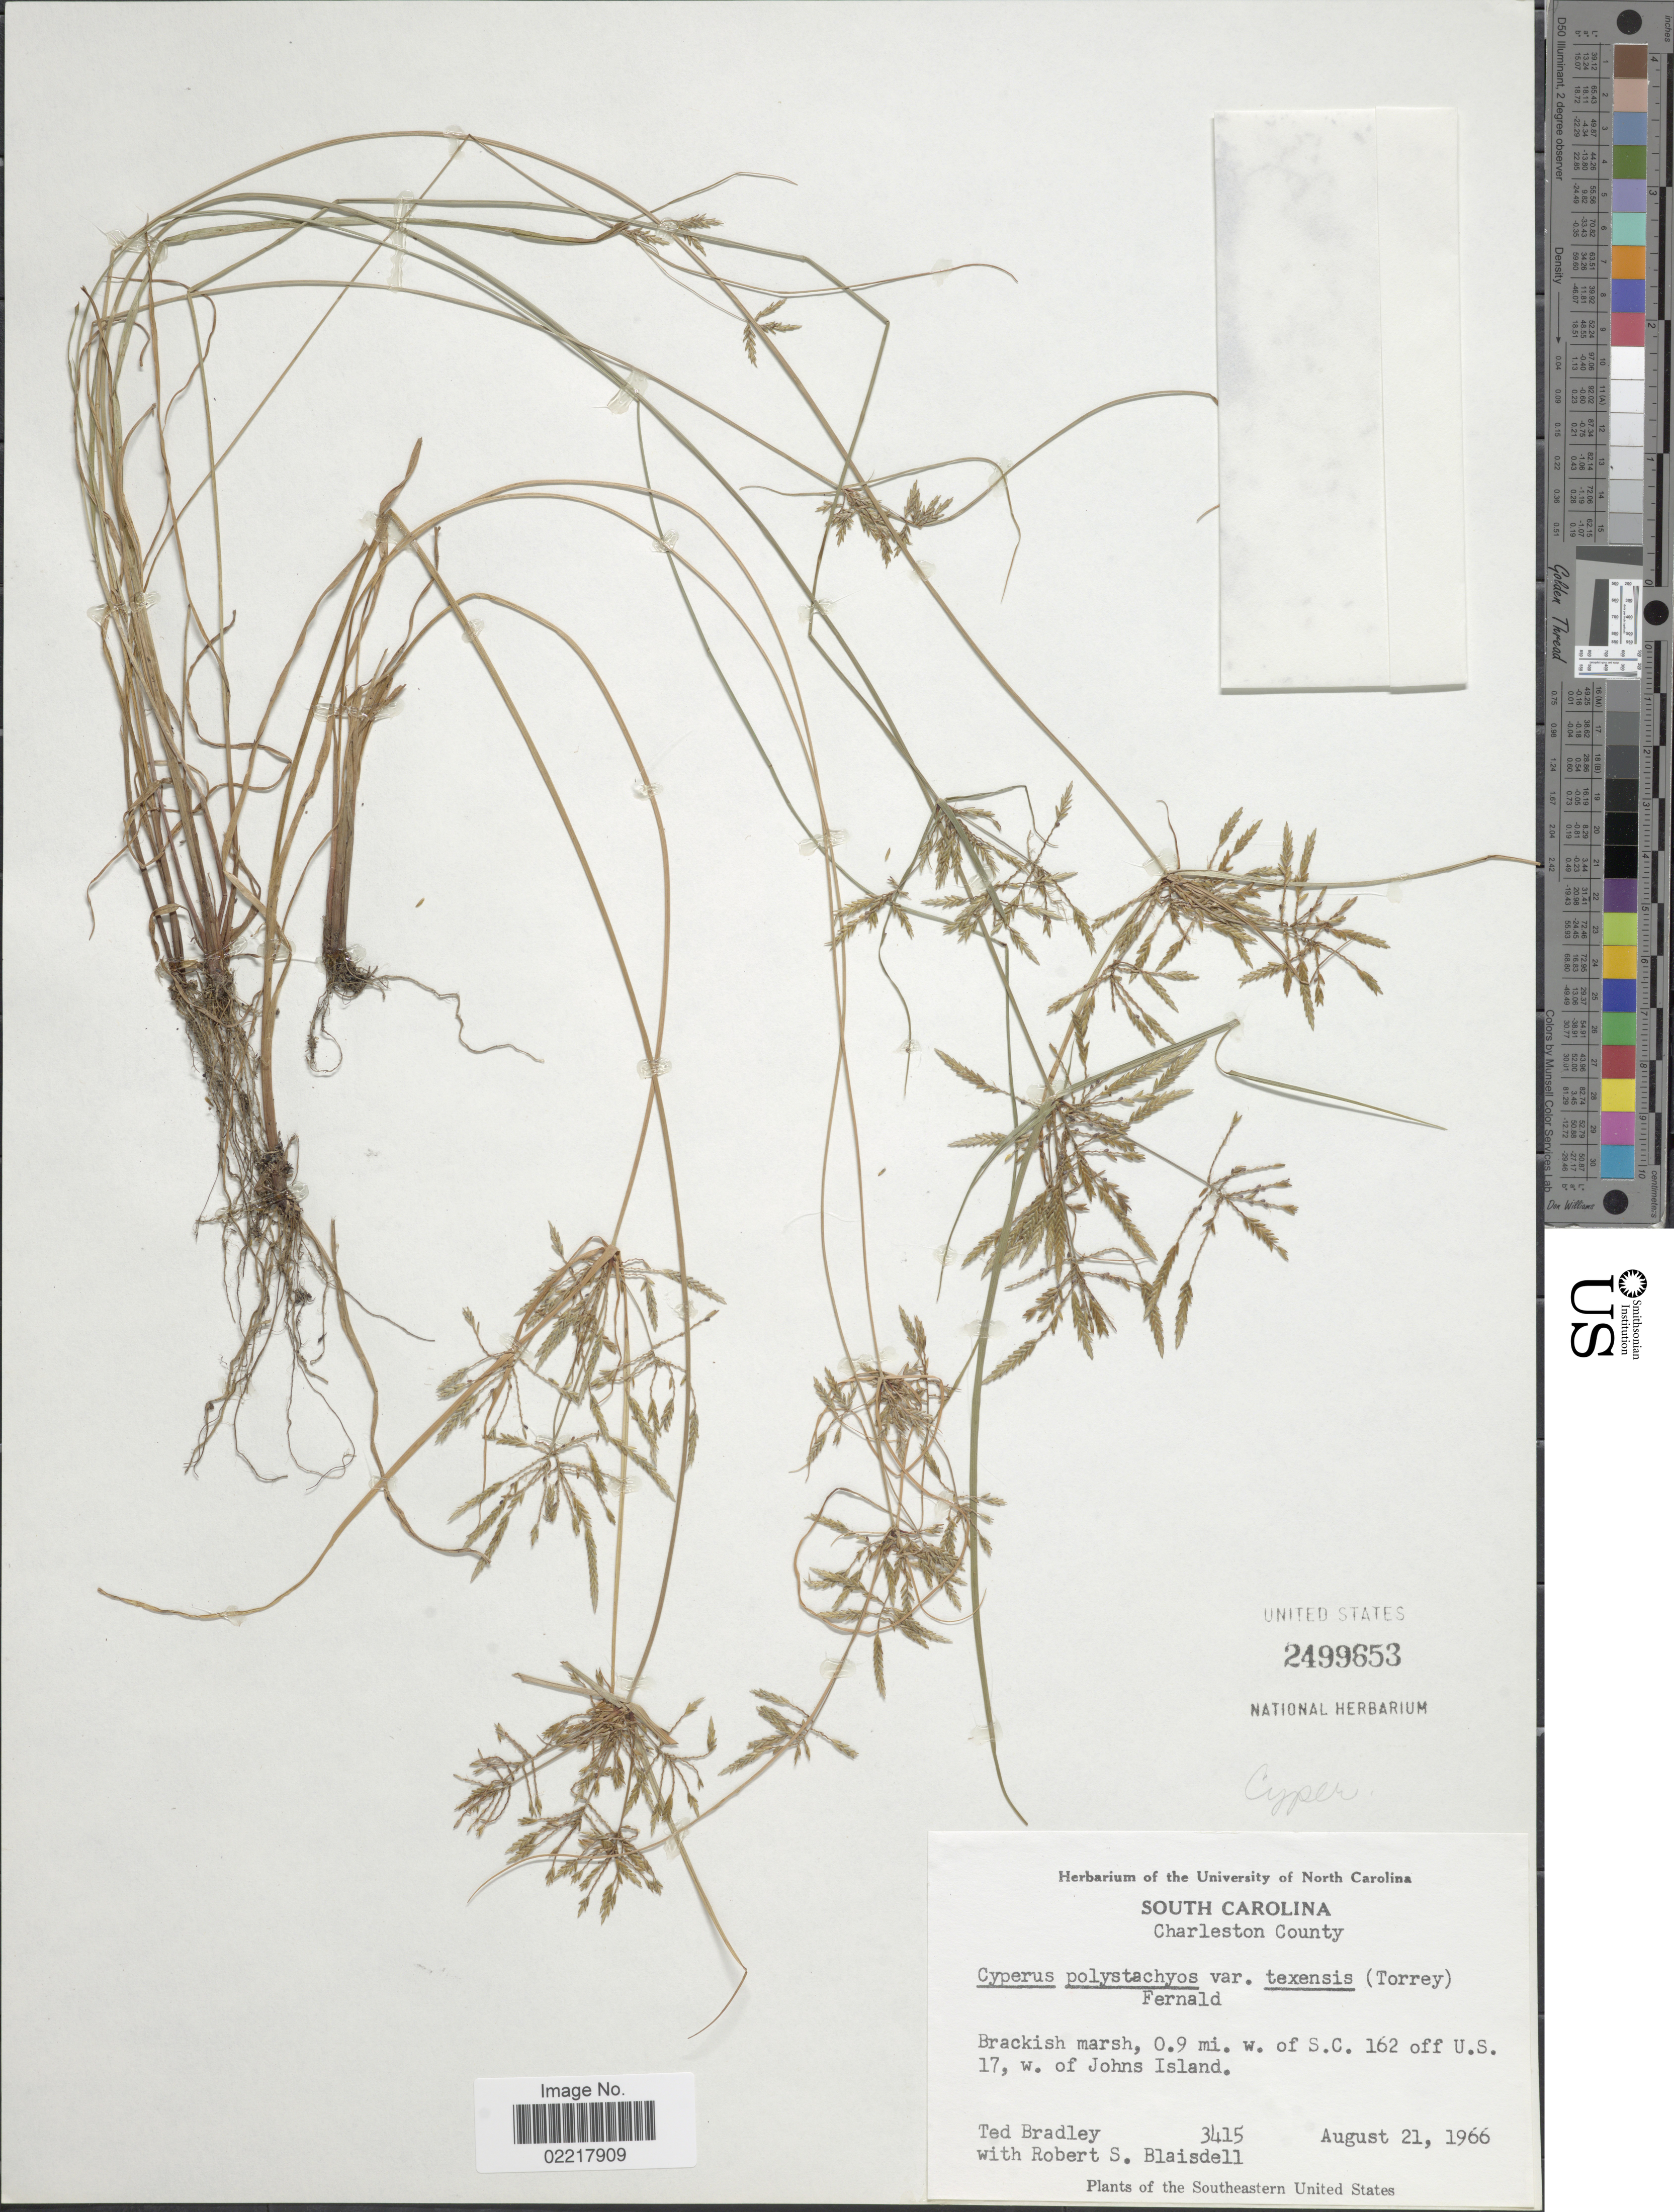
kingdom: Plantae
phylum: Tracheophyta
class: Liliopsida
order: Poales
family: Cyperaceae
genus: Cyperus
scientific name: Cyperus polystachyos var. texensis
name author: (Torr.) Fernald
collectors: T. Bradley & R. S. Blaisdell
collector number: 3415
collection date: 1966-08-21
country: United States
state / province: South Carolina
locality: Charleston County, Brackish marsh, 0.9 mi w of S.C. 162 off U.S. 17, w. of Johns Island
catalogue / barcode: US 2499653